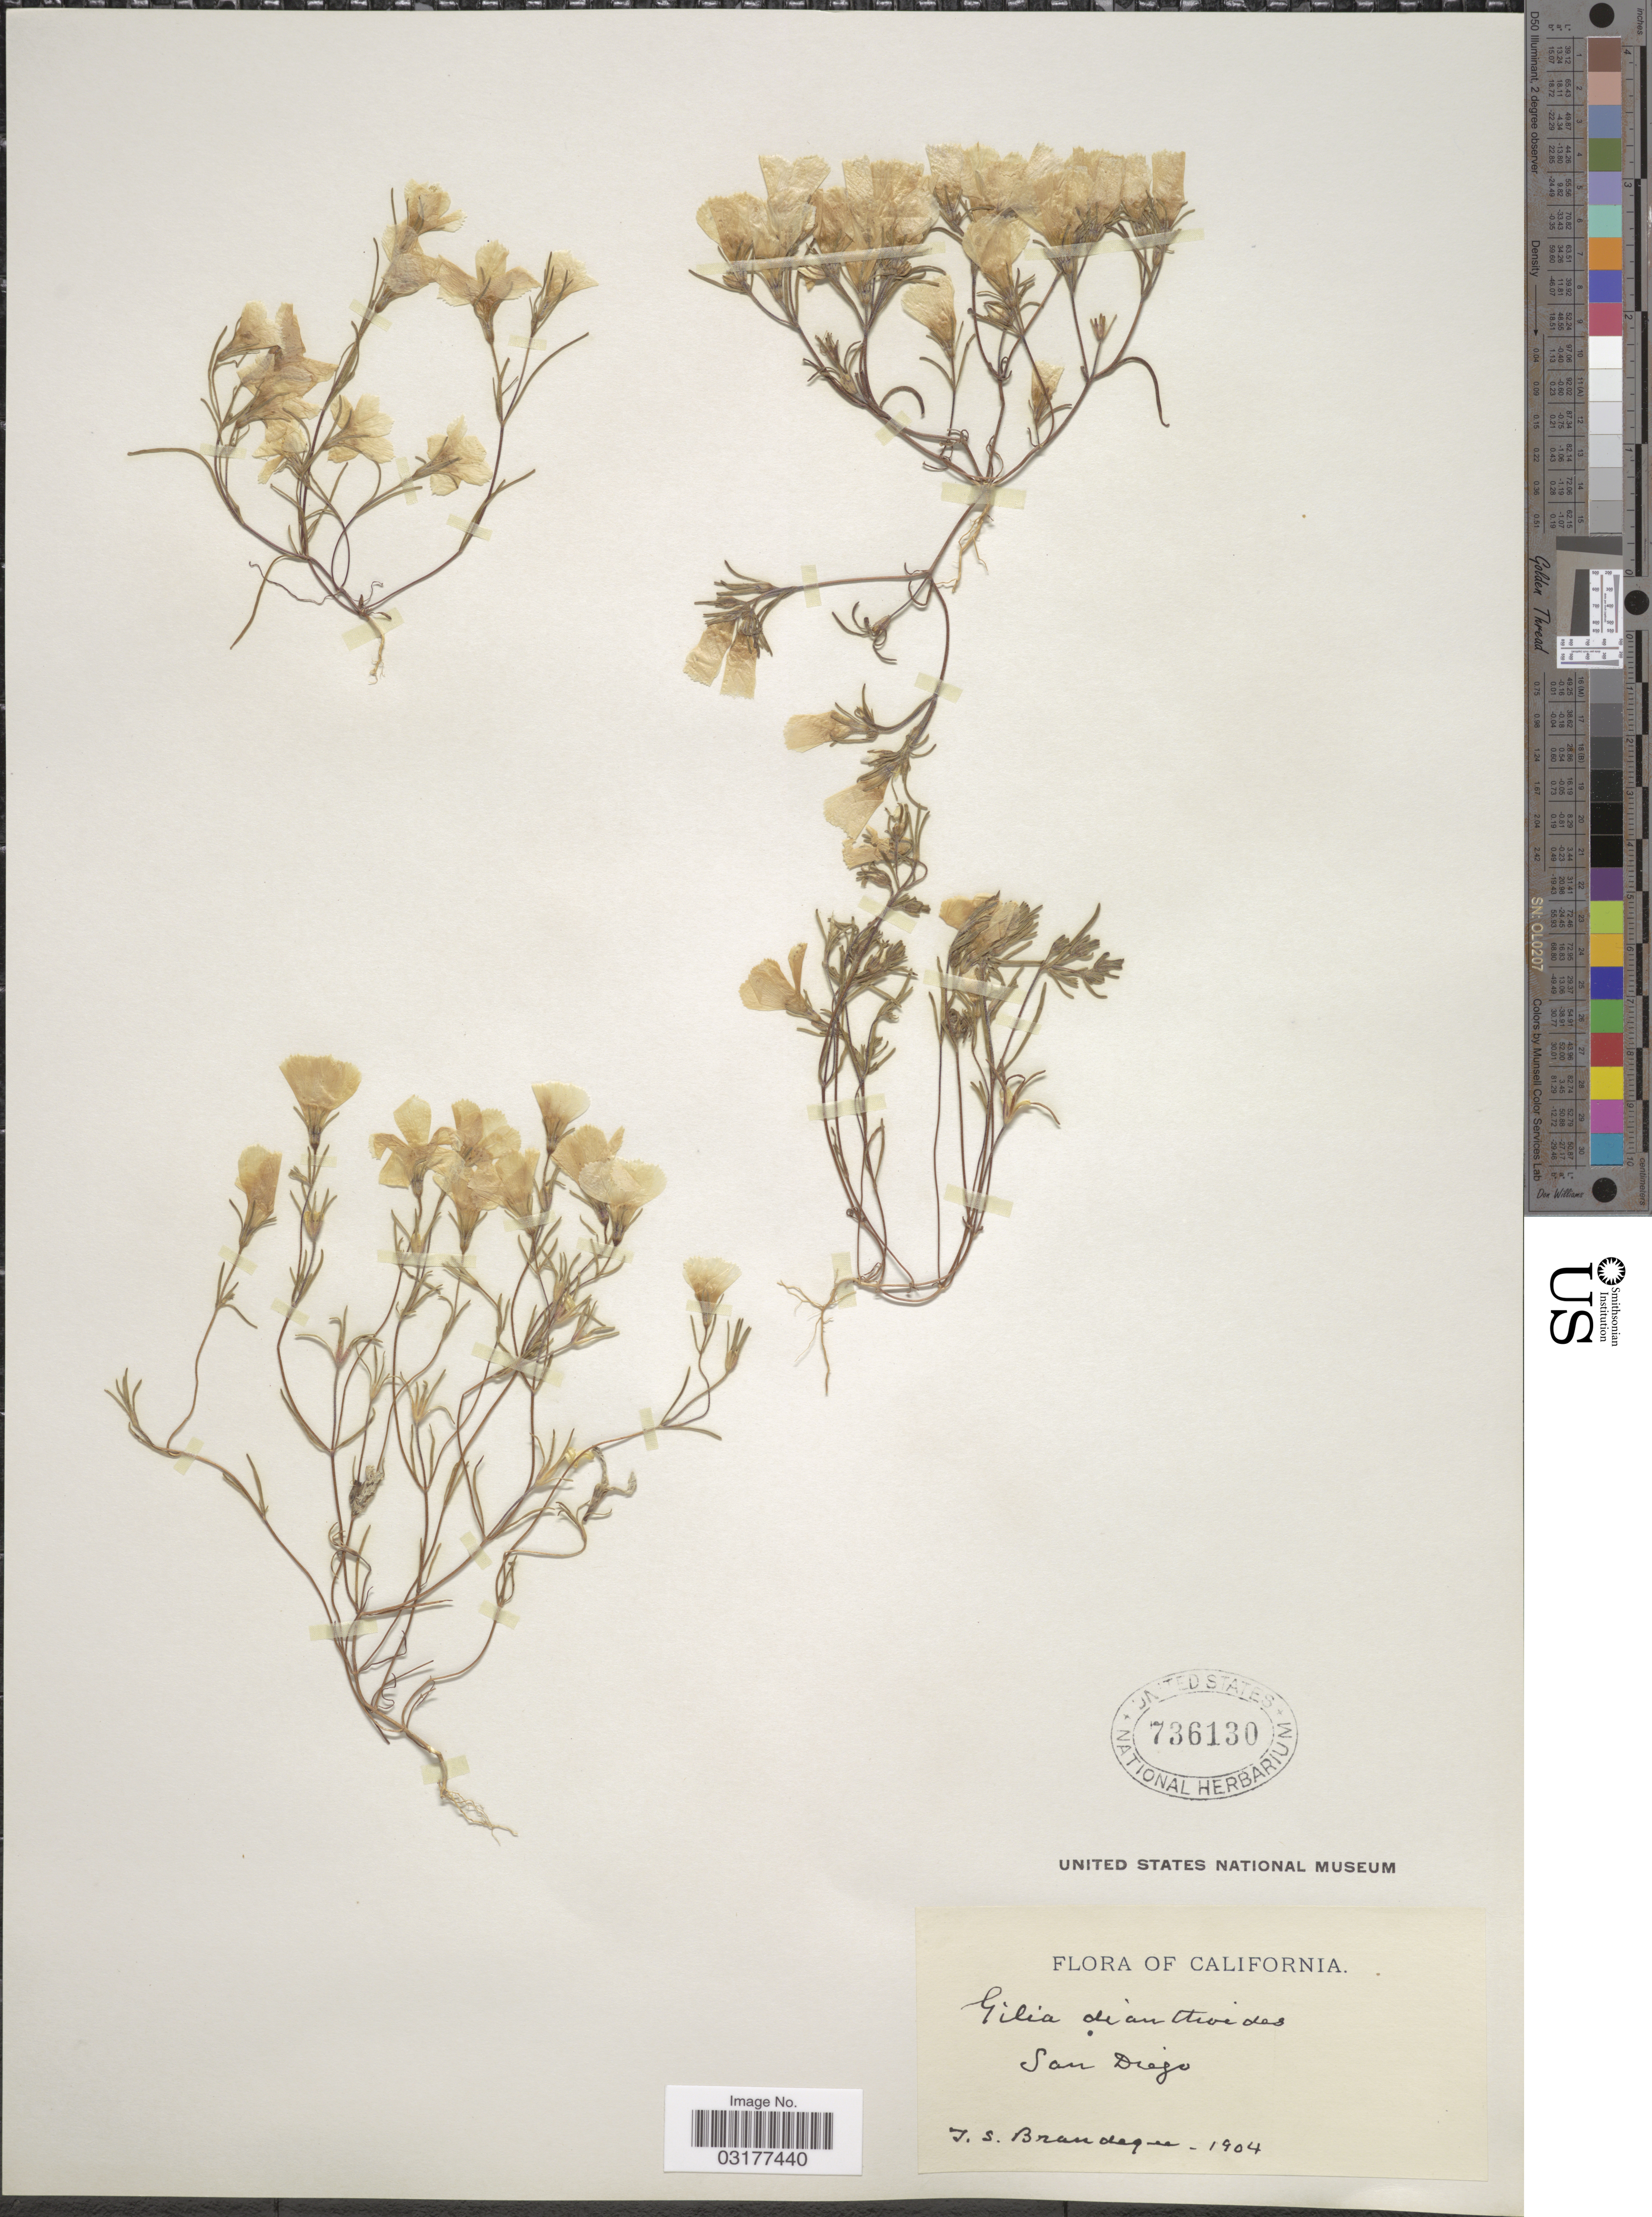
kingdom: Plantae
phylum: Tracheophyta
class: Magnoliopsida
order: Ericales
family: Polemoniaceae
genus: Linanthus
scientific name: Linanthus dianthiflorus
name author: (Benth.) Greene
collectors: T. S. Brandegee (herbarium)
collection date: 1904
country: United States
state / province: California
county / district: San Diego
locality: San Diego.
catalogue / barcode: US 736130